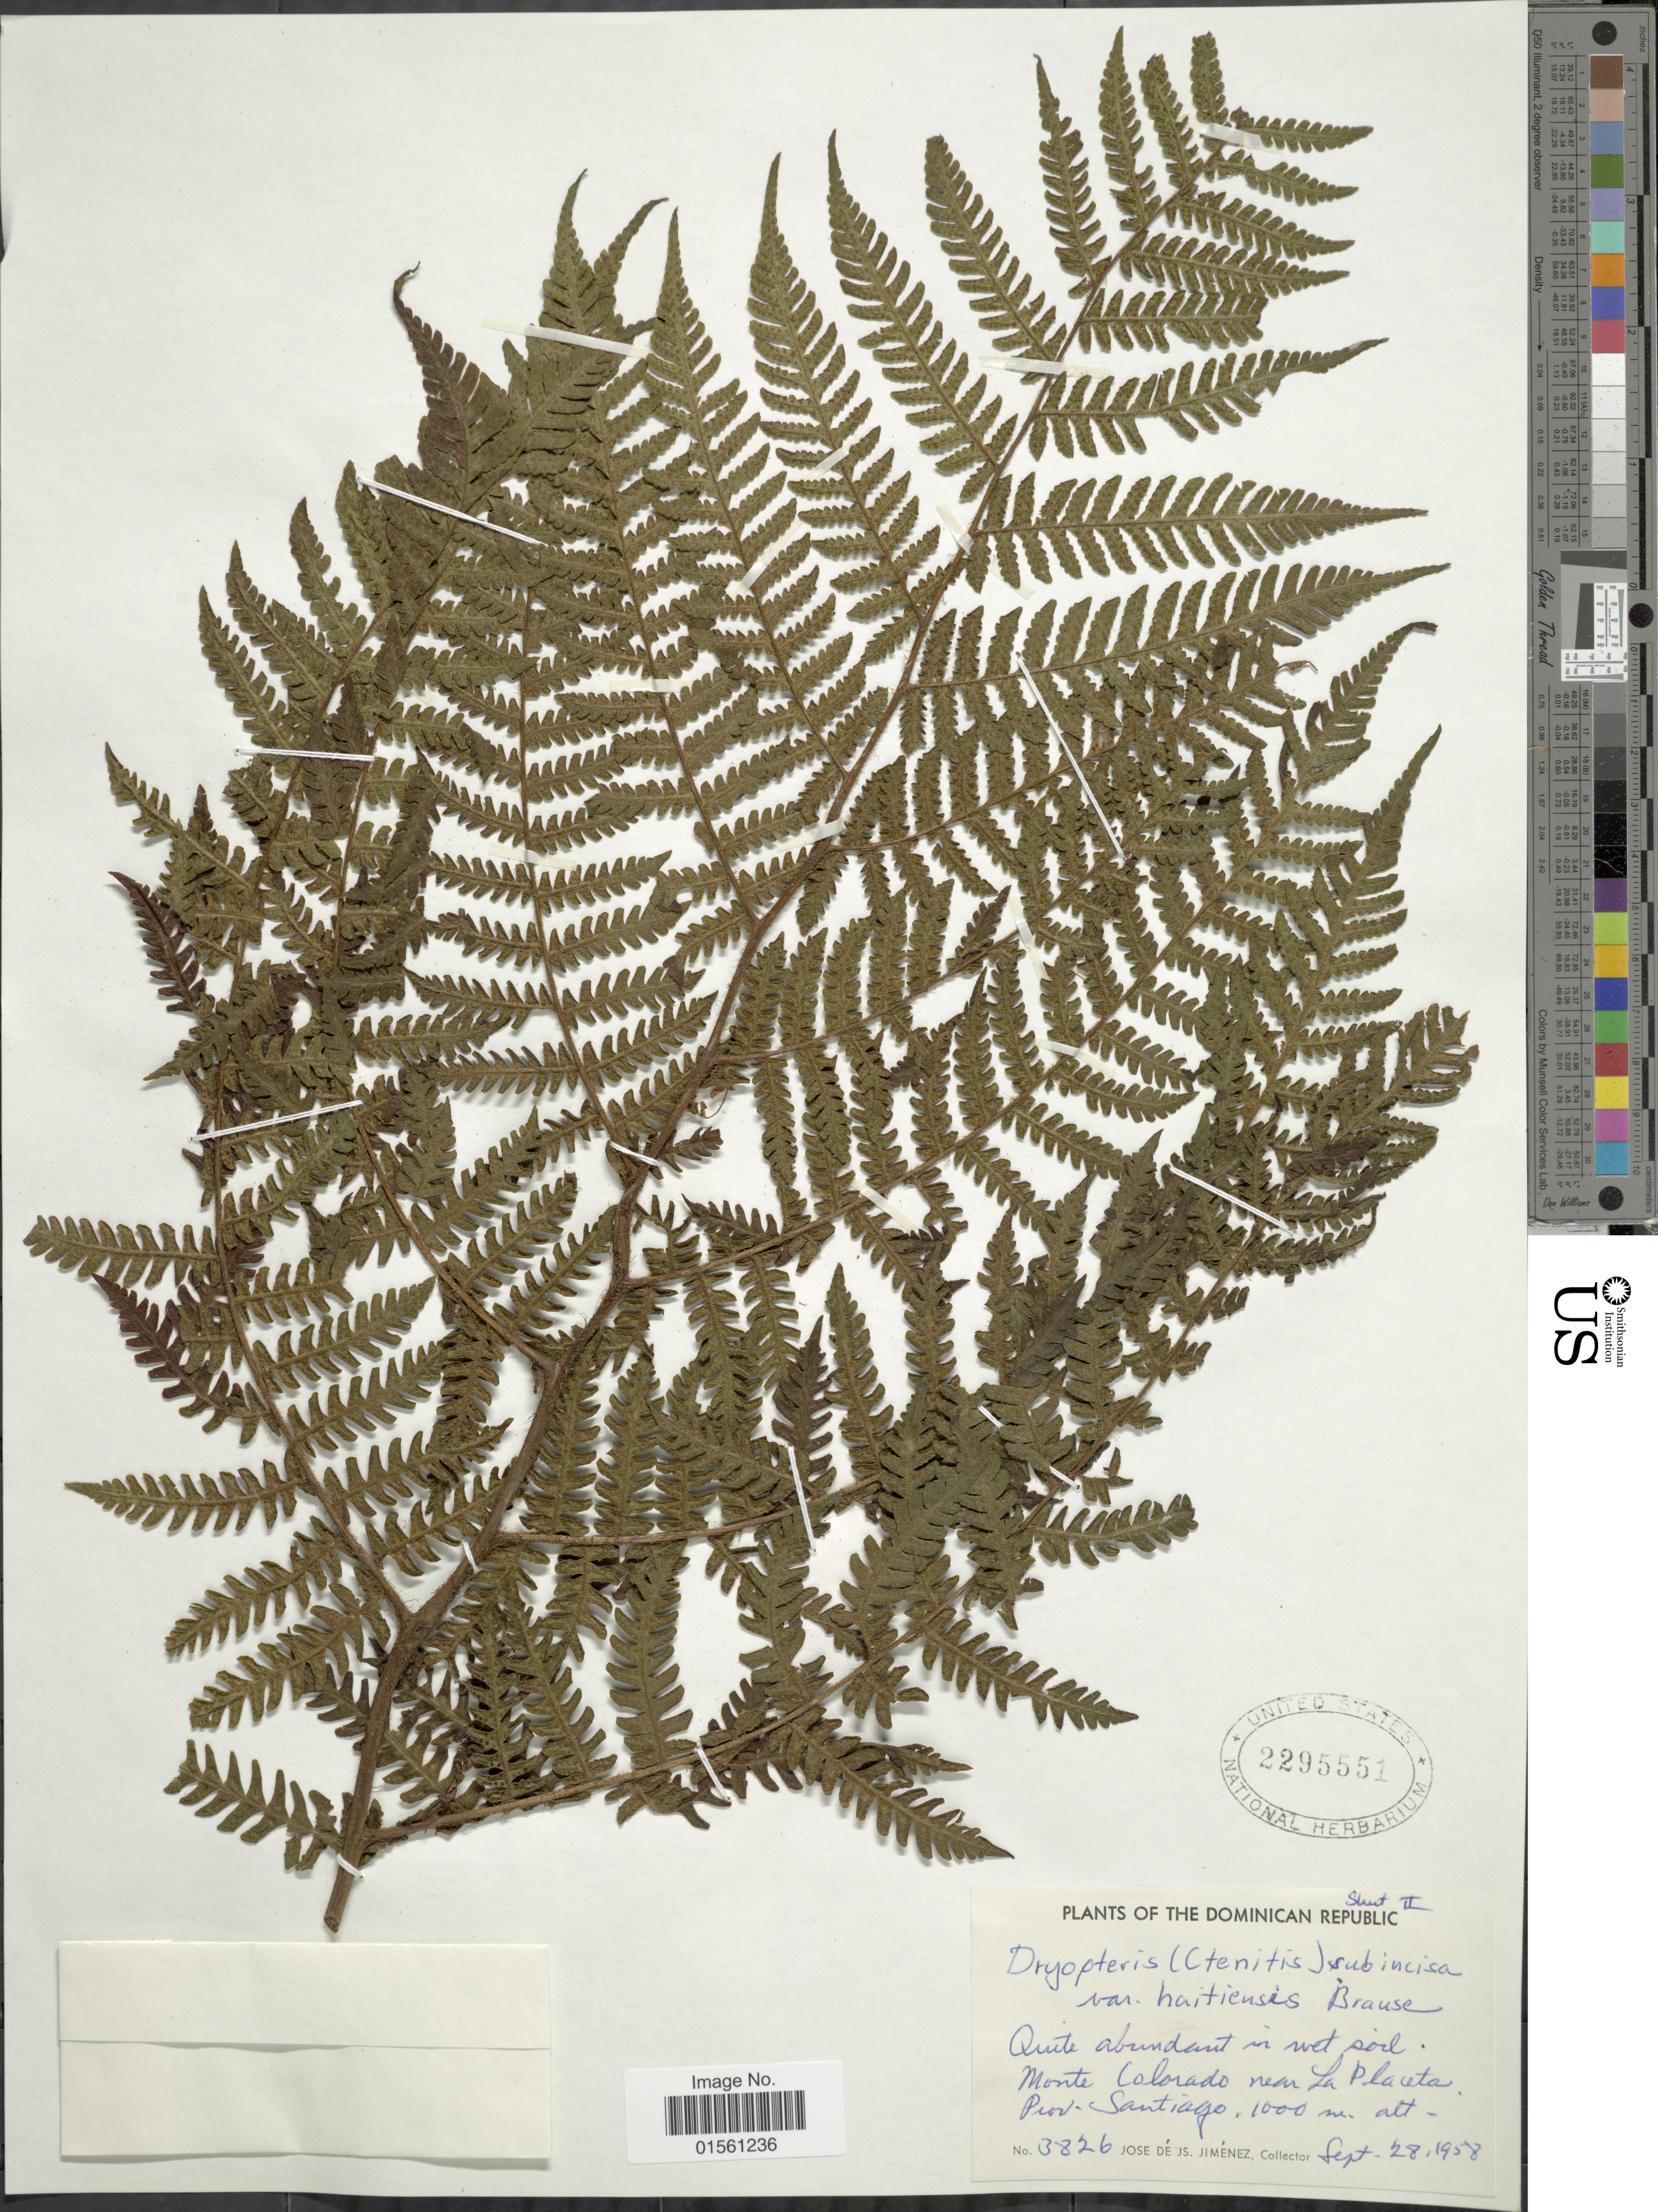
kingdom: Plantae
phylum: Tracheophyta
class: Polypodiopsida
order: Polypodiales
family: Dryopteridaceae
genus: Megalastrum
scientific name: Megalastrum subincisum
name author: (Willd.) A.R. Sm. & R.C. Moran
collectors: J. J. Jiménez Almonte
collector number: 3826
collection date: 1958-09-28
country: Dominican Republic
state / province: Santiago Rodríguez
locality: Monte Colorado near La Placenta Prov. Santiago.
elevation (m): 1000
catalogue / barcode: US 2295551